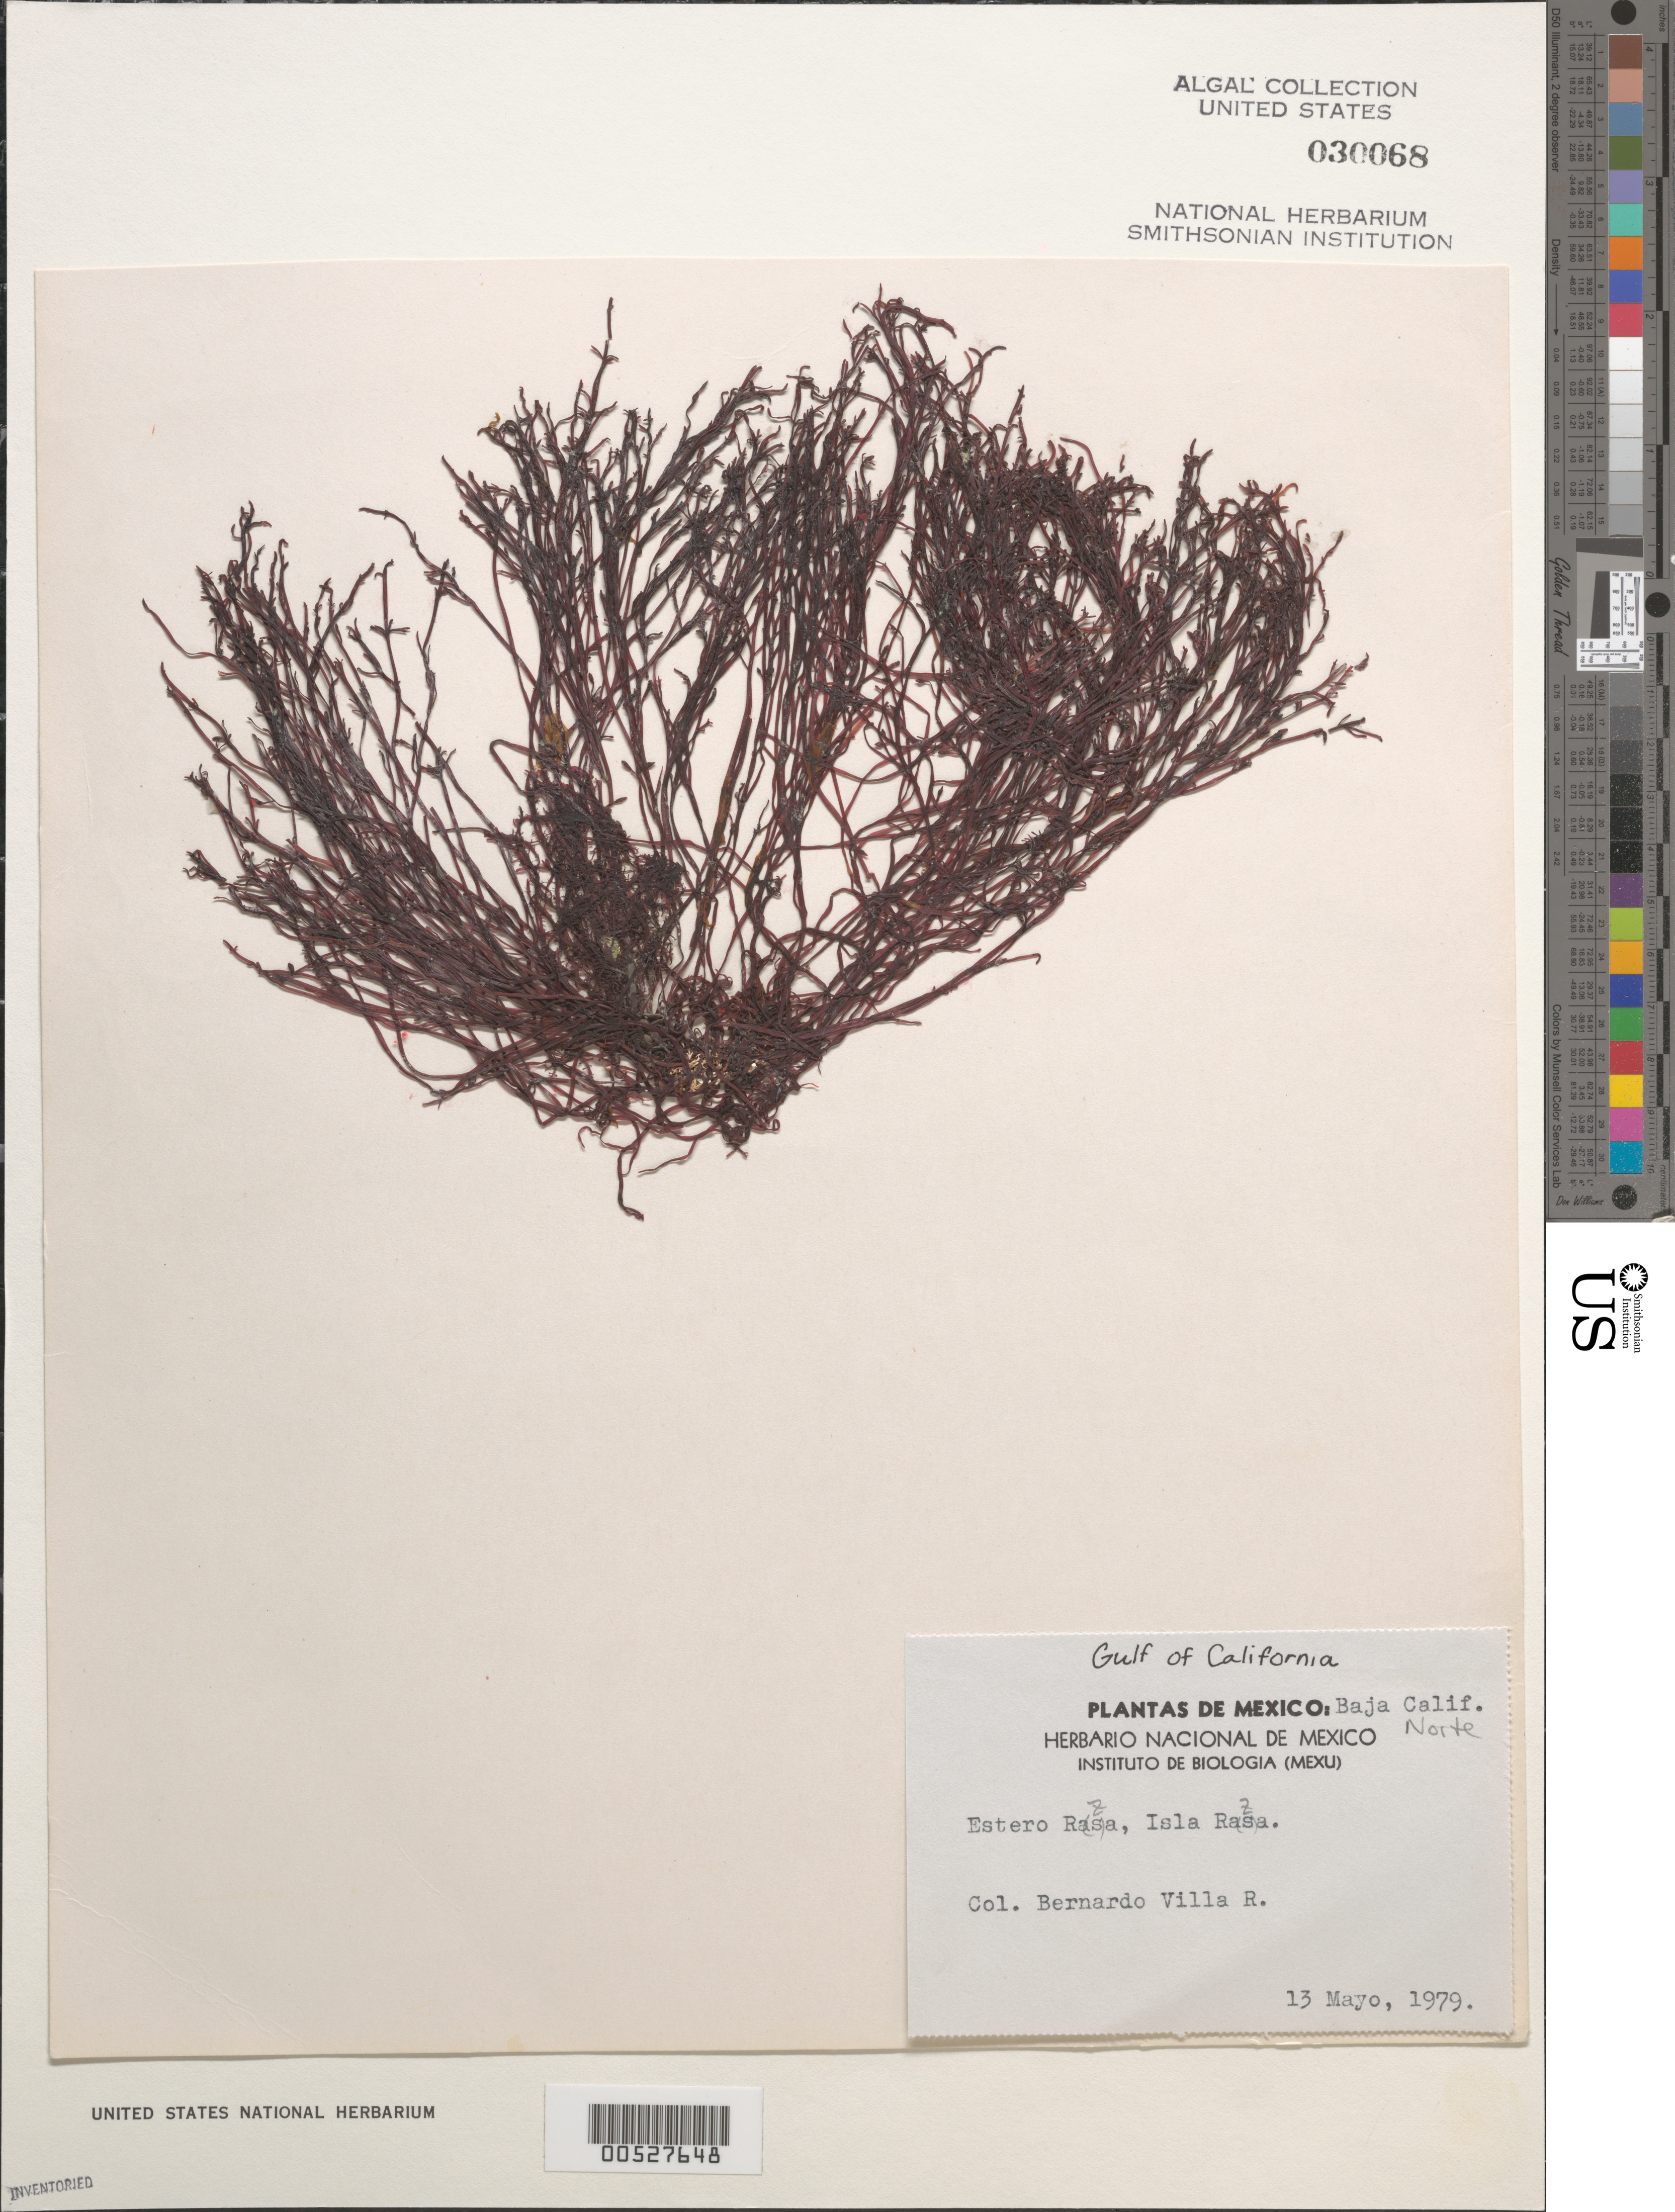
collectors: B. Villa R.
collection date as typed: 13 May 1979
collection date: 1979-05-13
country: Mexico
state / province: Baja California Norte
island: Isla Raza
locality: Estero Raza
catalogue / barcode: US 30068